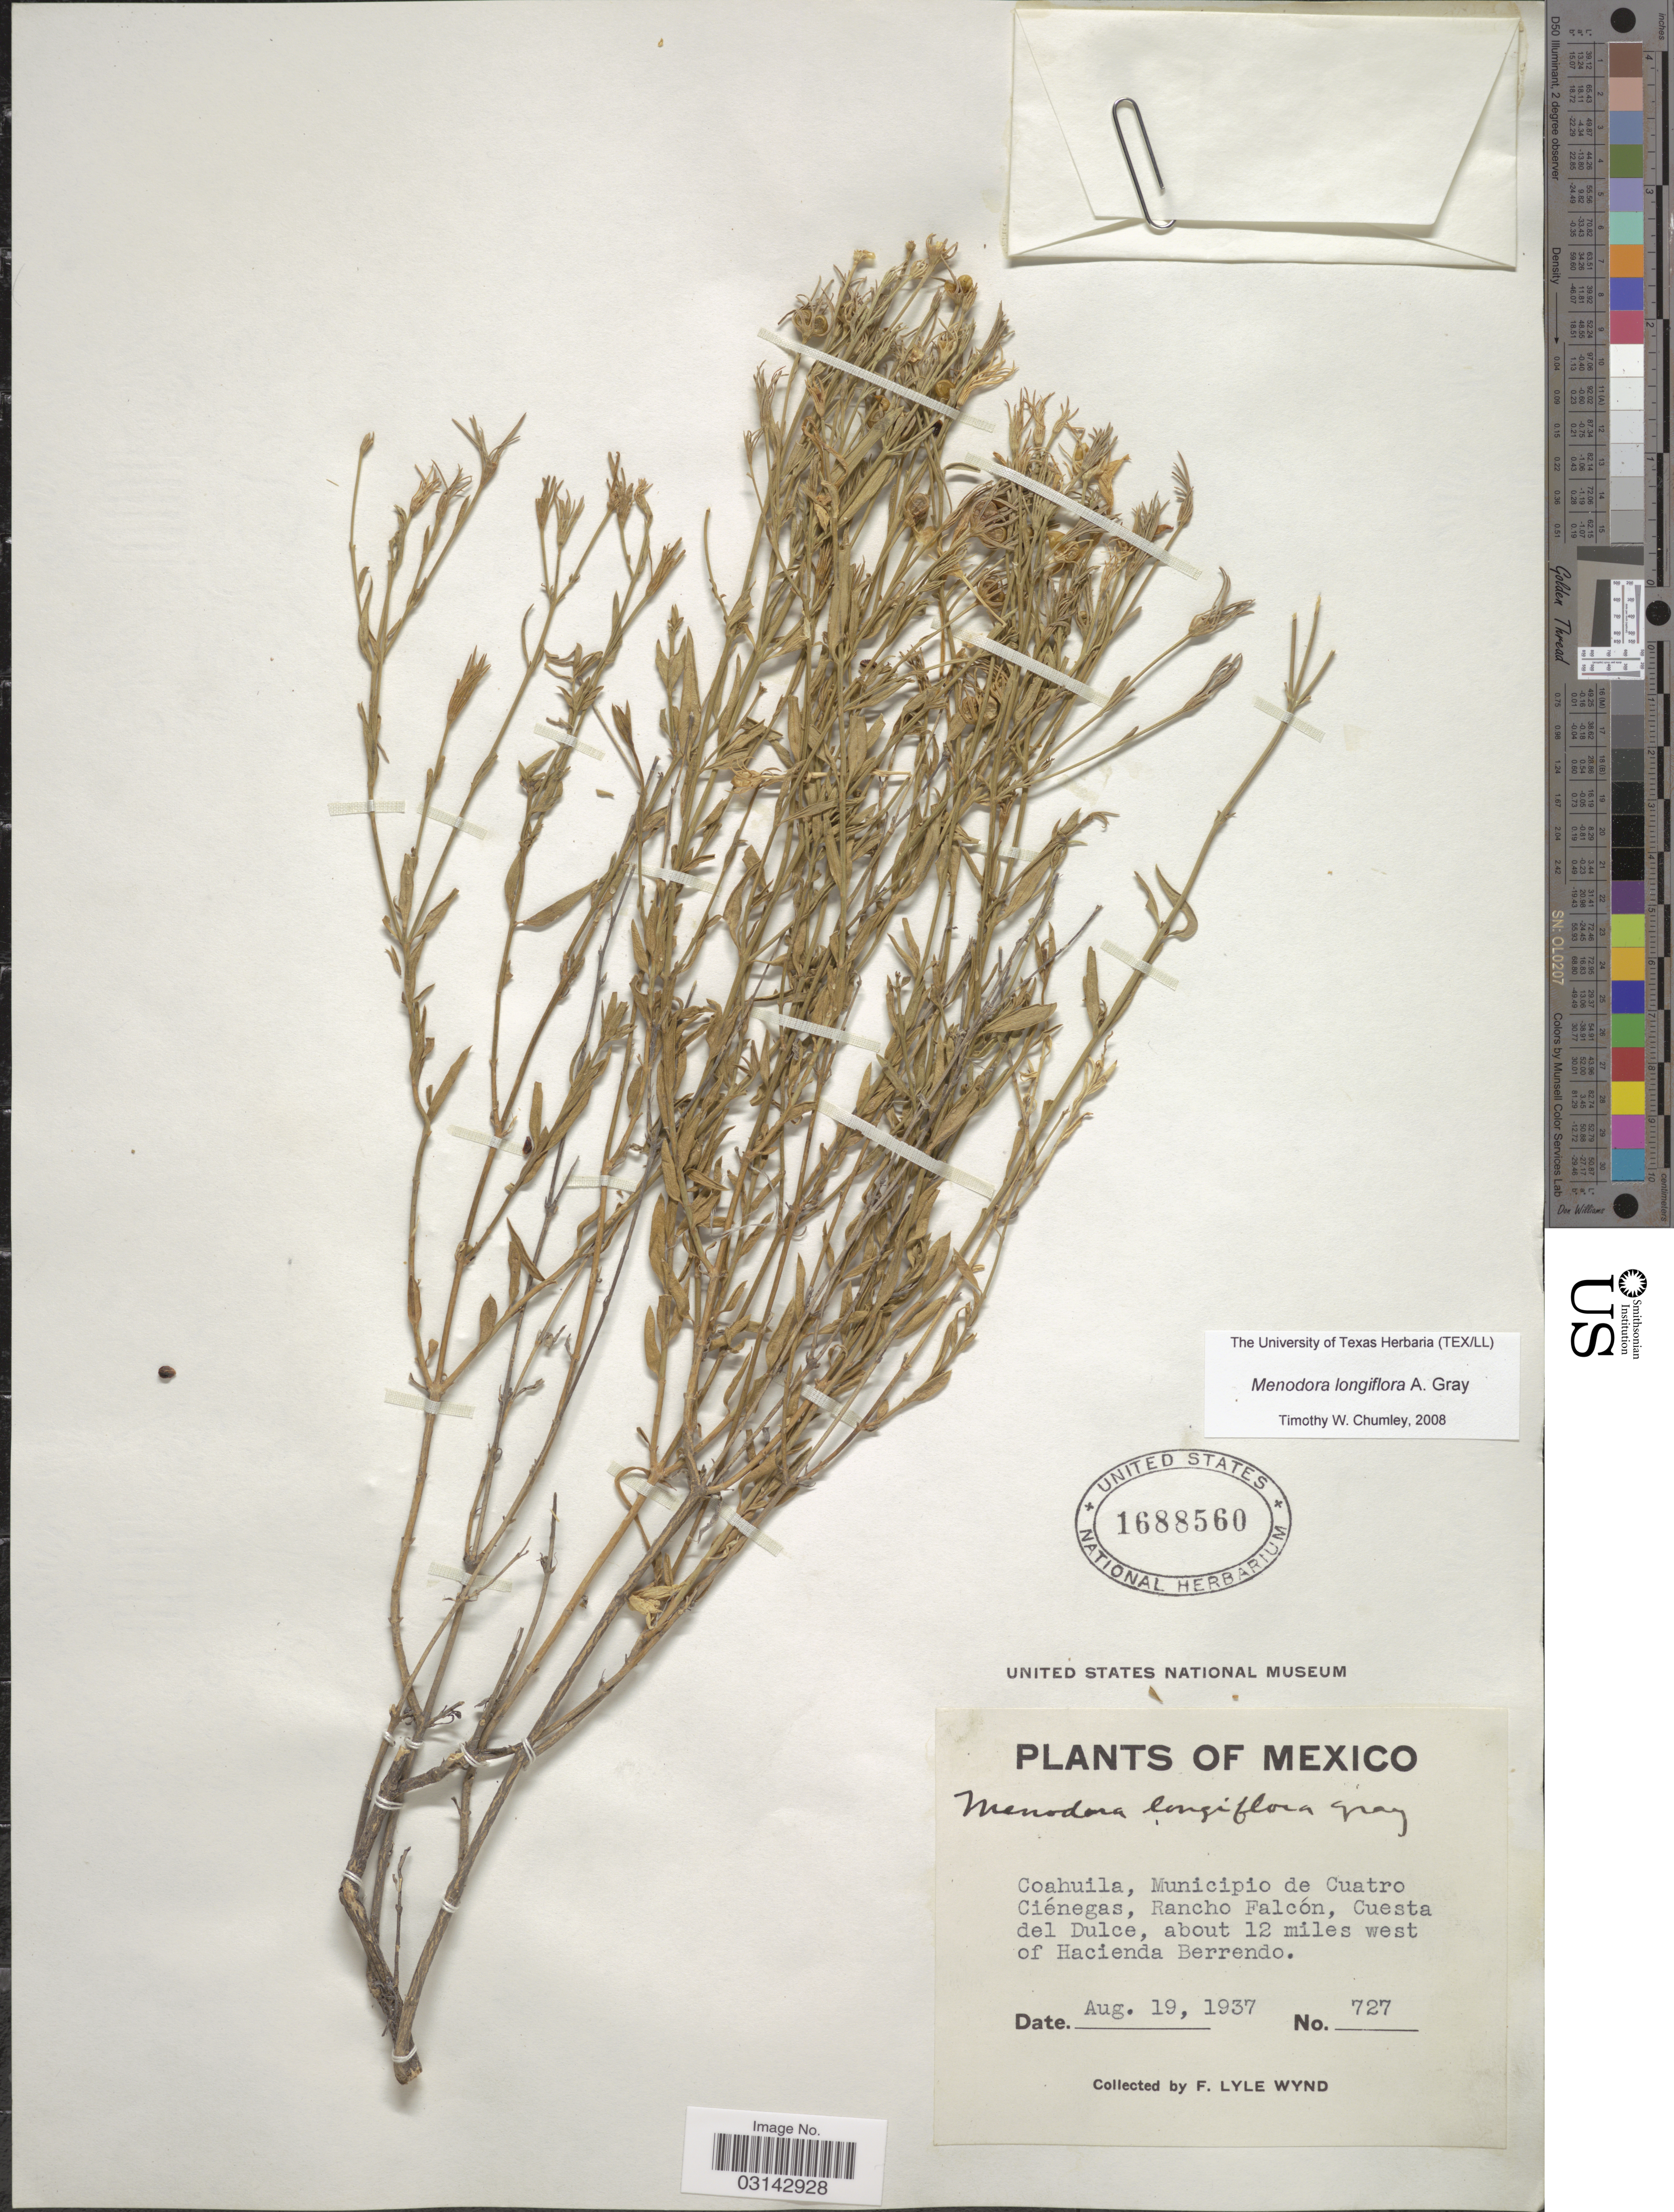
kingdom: Plantae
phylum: Tracheophyta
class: Magnoliopsida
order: Lamiales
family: Oleaceae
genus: Menodora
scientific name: Menodora longiflora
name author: A. Gray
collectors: F. L. Wynd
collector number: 727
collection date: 1937-08-19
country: Mexico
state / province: Coahuila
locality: Municipio de Cuatro Ciénegas, Rancho Falcón, Cuesta del Dulce, about 12 miles west of Hacienda Berrendo.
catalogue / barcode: US 1688560